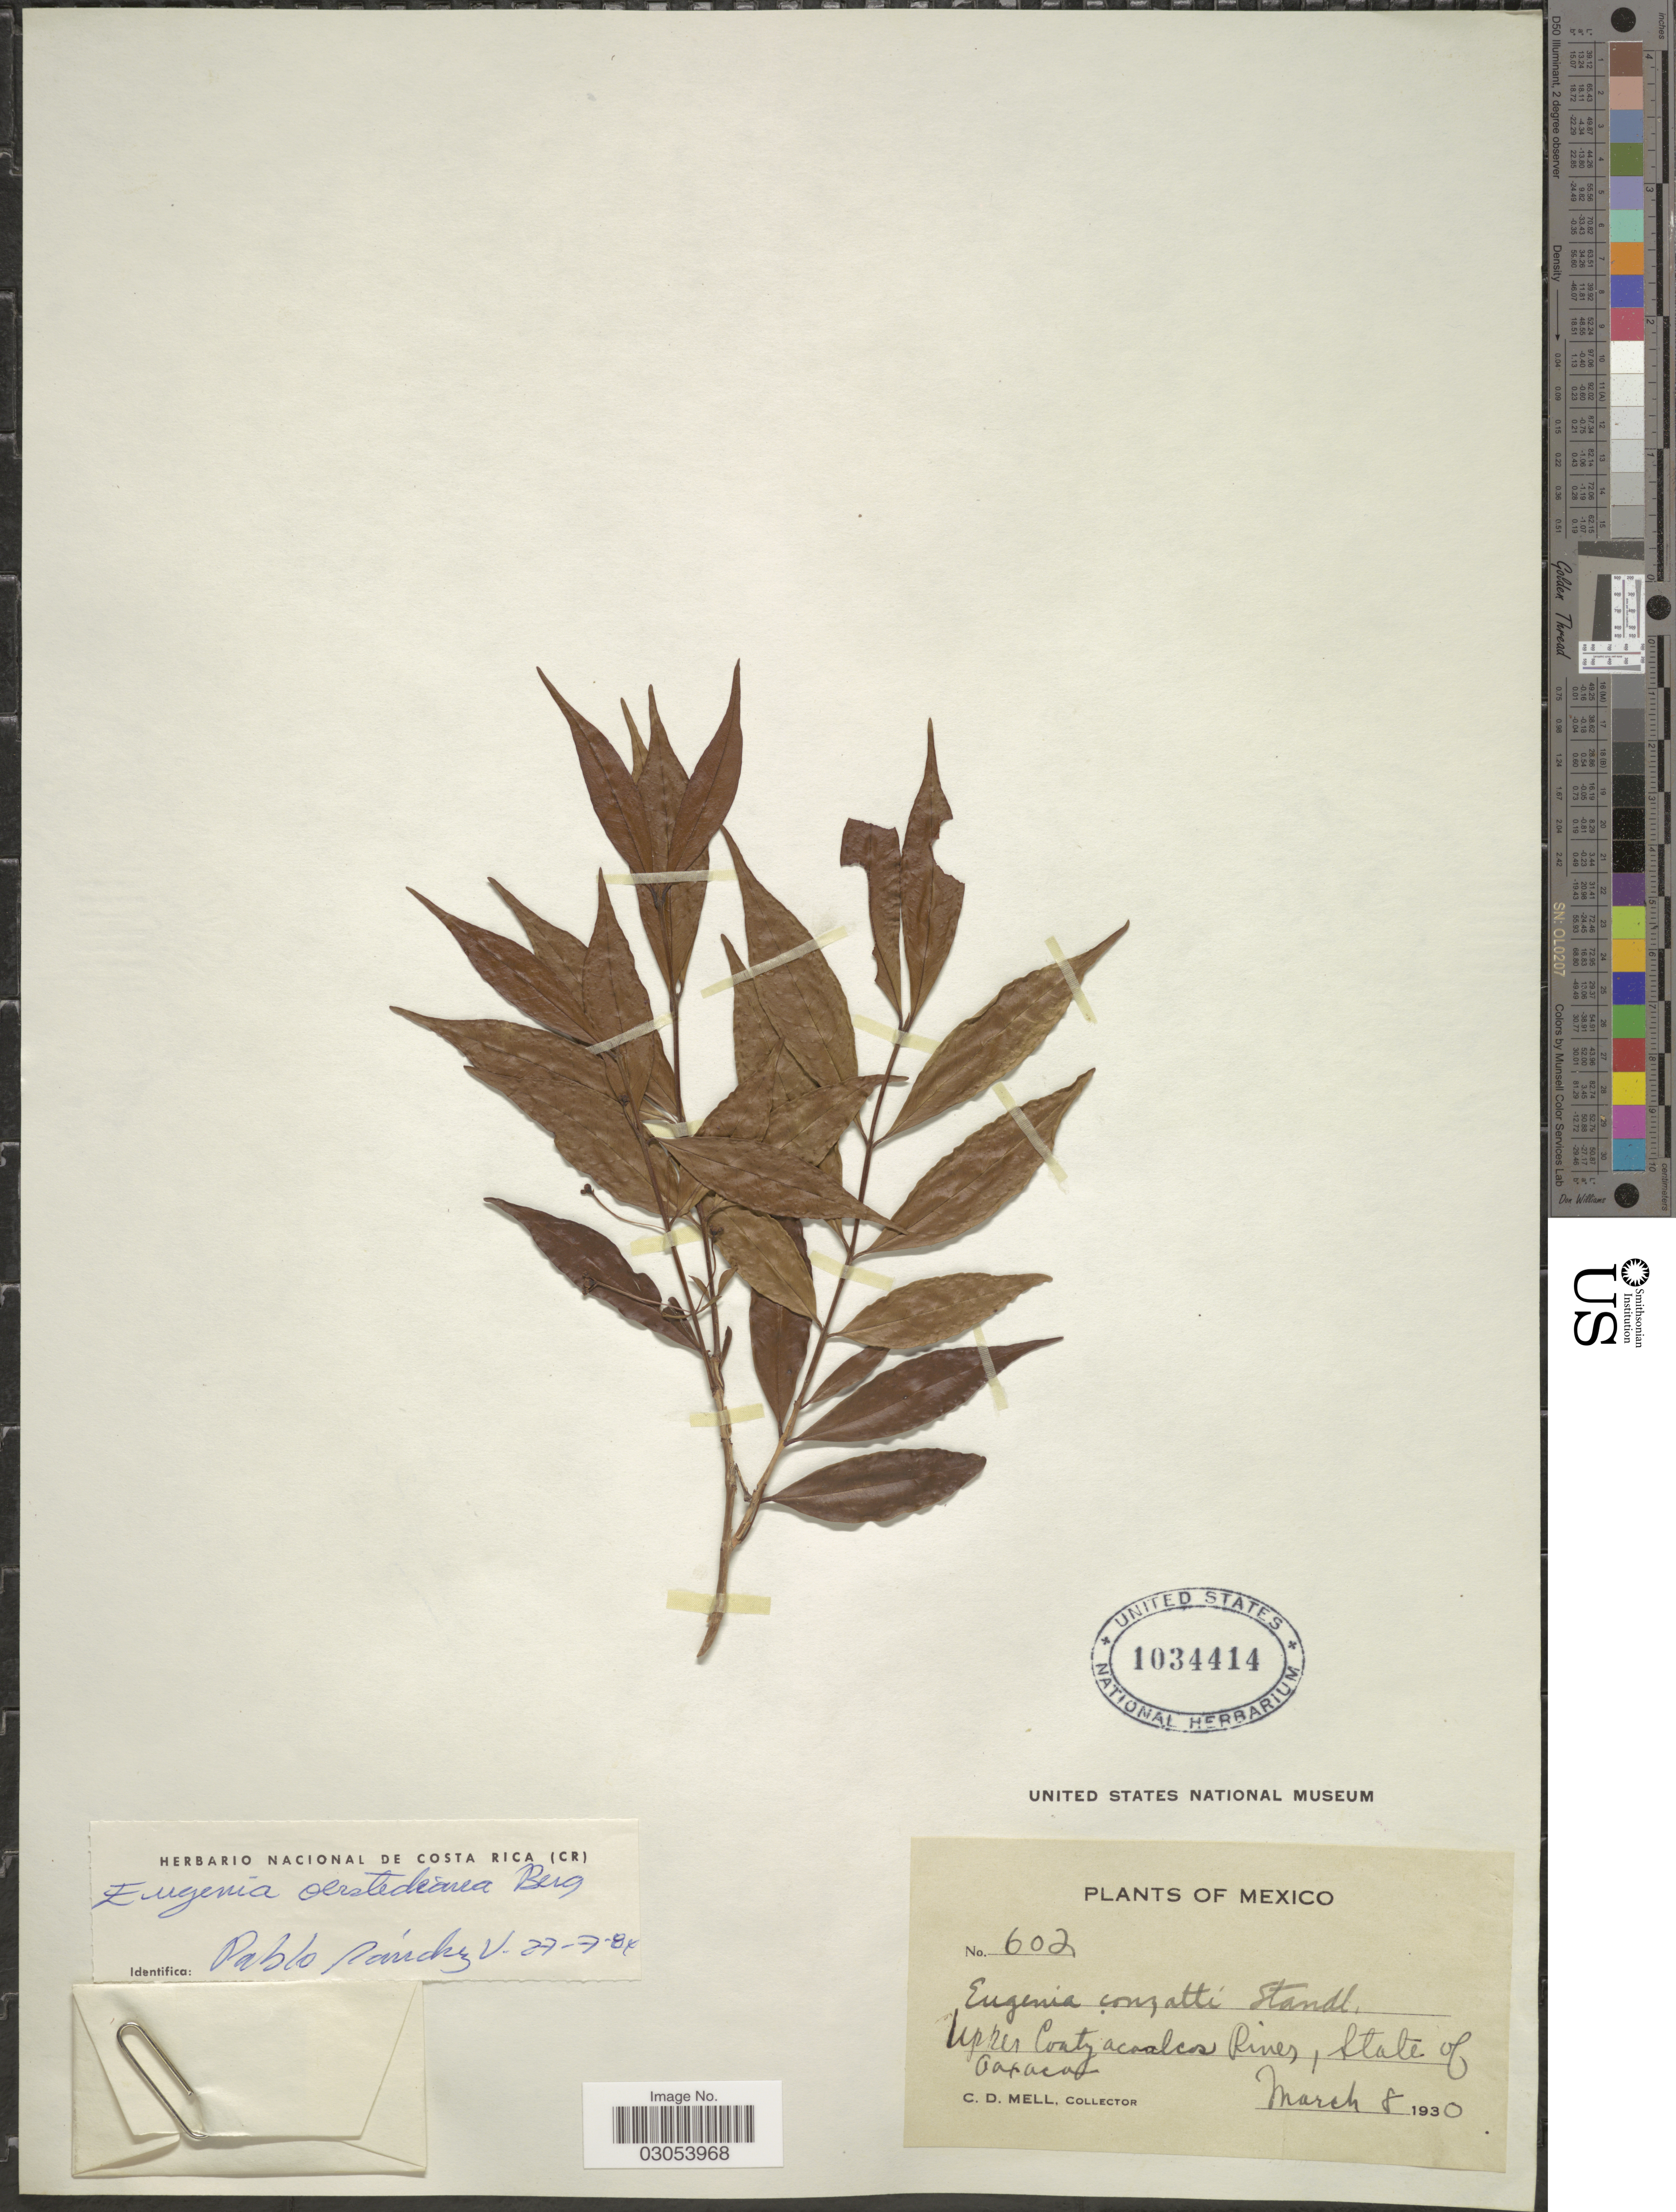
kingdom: Plantae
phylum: Tracheophyta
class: Magnoliopsida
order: Myrtales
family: Myrtaceae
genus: Eugenia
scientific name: Eugenia oerstediana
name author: O. Berg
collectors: C. D. Mell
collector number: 602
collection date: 1930-03-08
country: Mexico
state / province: Oaxaca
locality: Upper Coutzacoalcos River.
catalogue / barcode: US 1034414